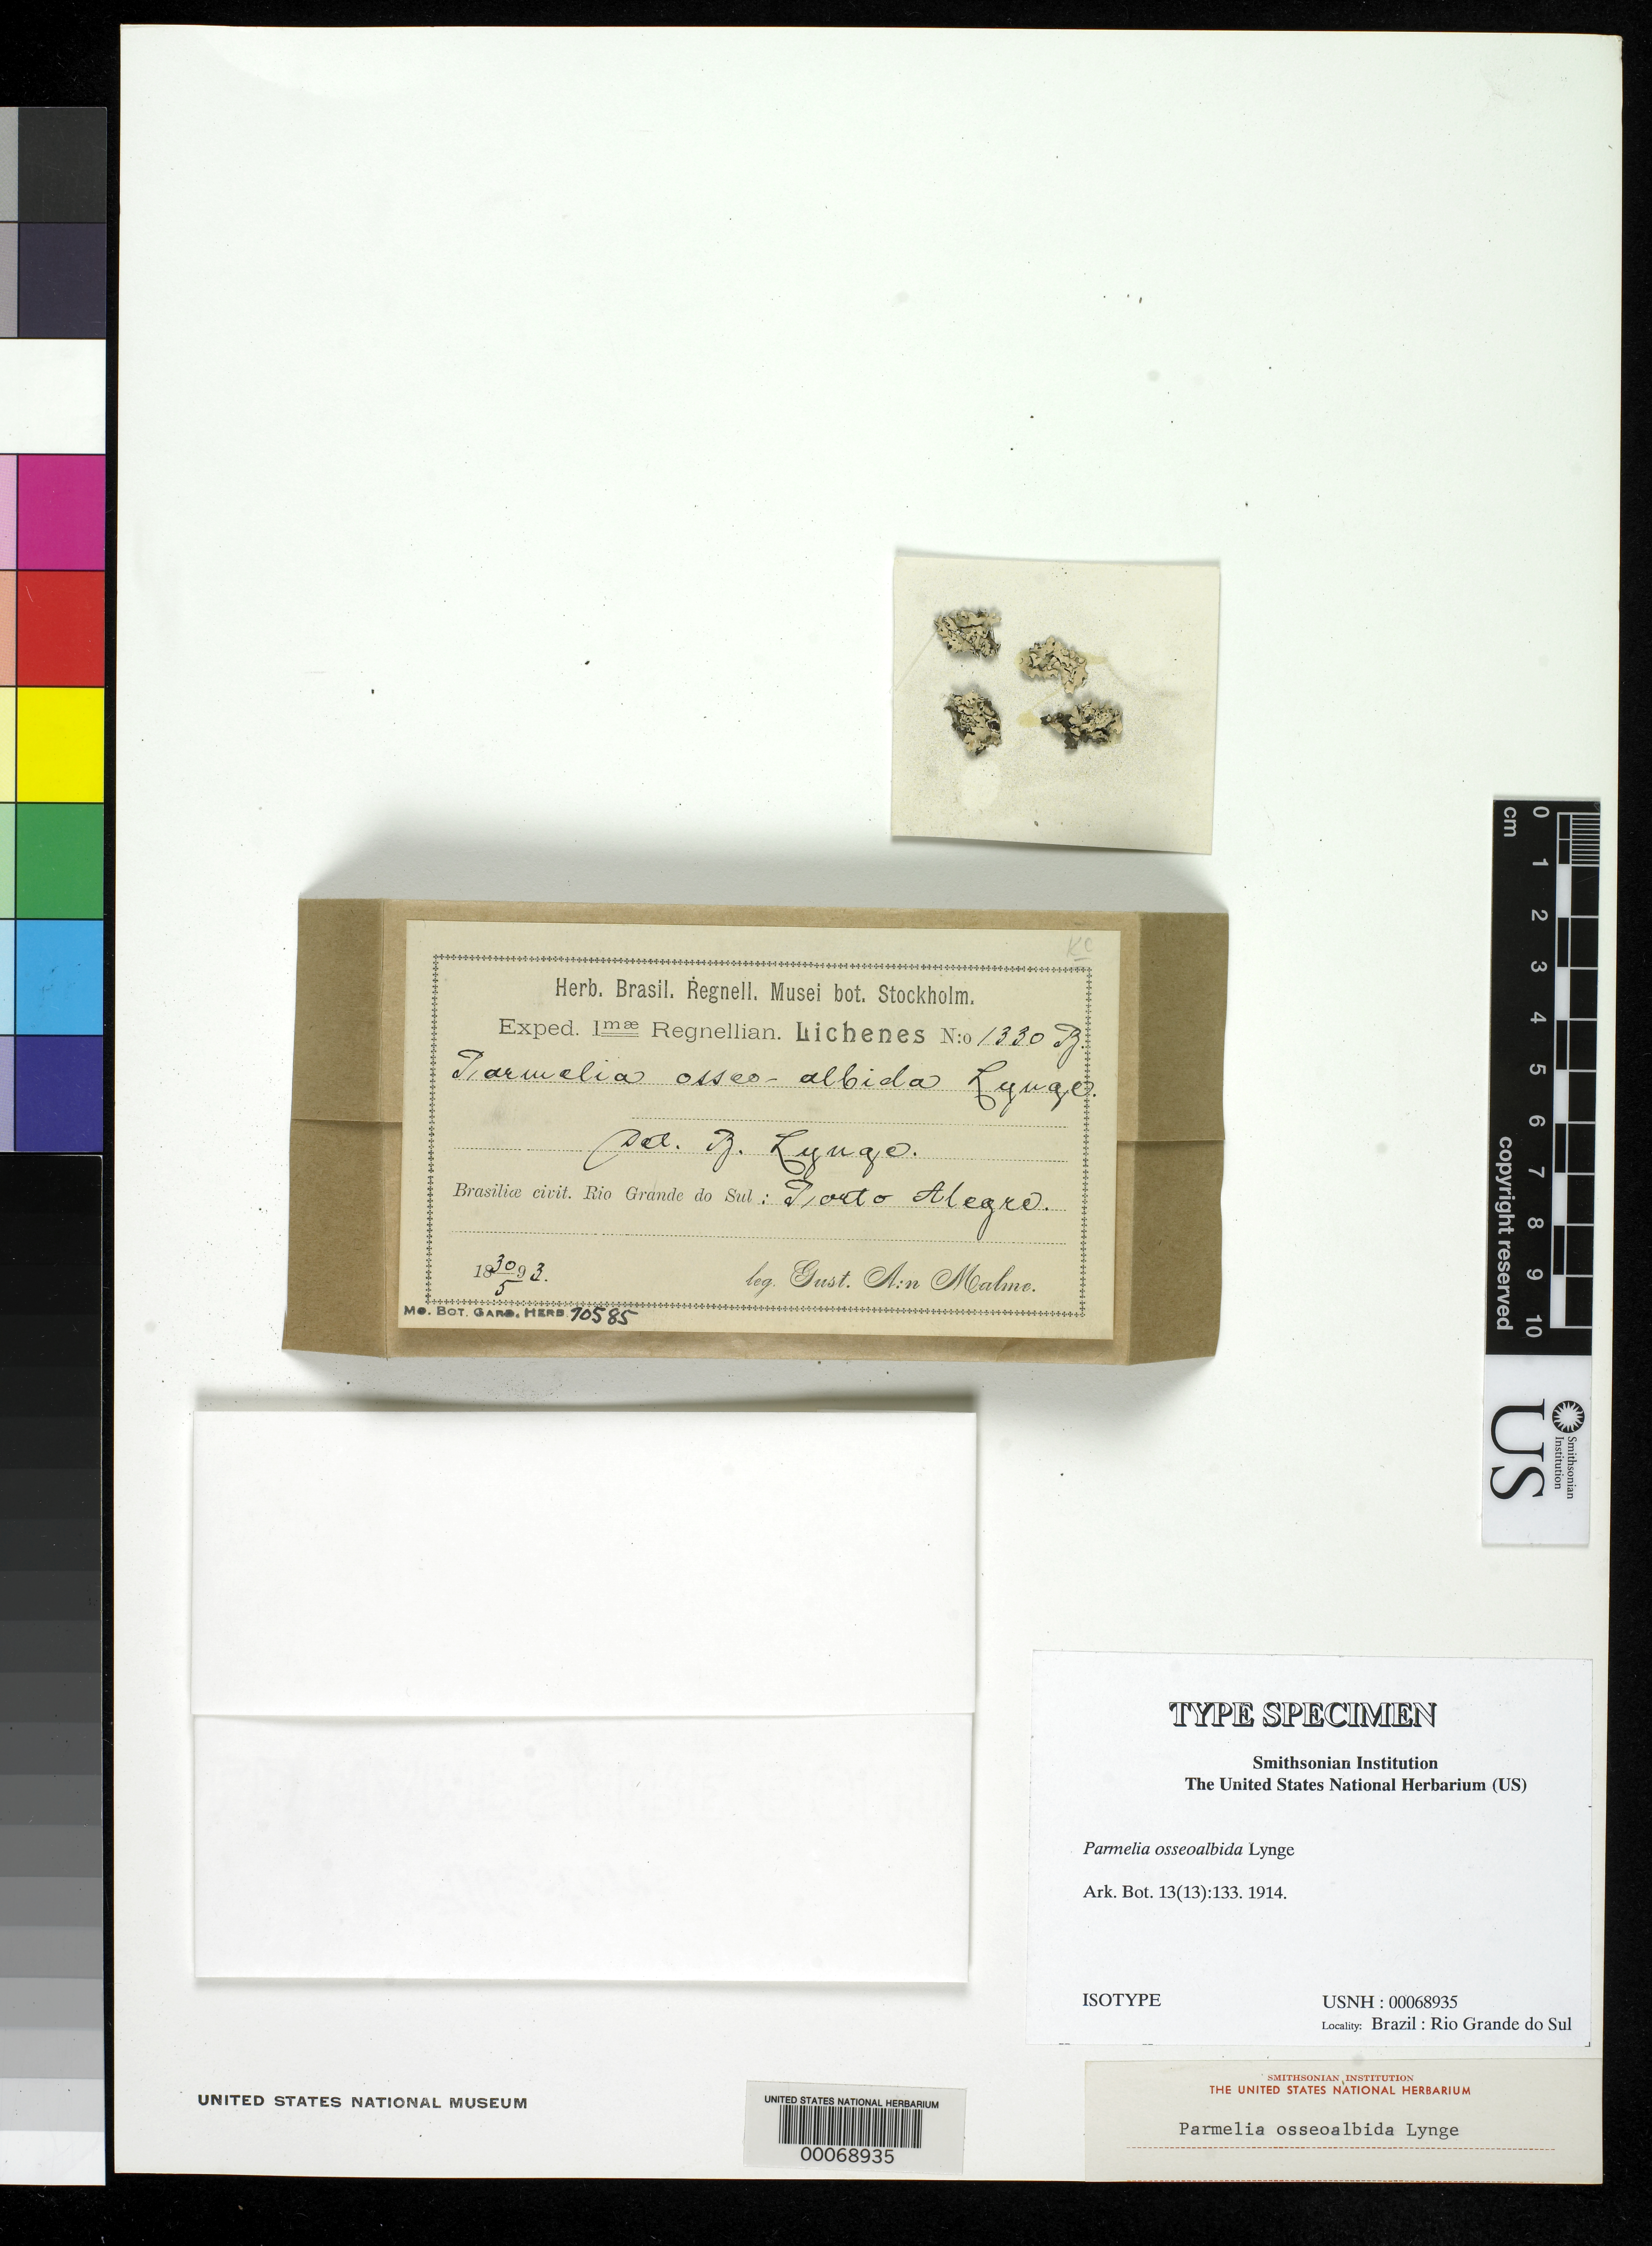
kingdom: Fungi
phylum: Ascomycota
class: Lecanoromycetes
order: Lecanorales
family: Parmeliaceae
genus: Parmelia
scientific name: Parmelia osseoalbida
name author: Lynge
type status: Isotype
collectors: G. O. A. Malme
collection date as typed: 30 May 1893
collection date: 1893-05-30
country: Brazil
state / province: Rio Grande do Sul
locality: Porto Alegre.